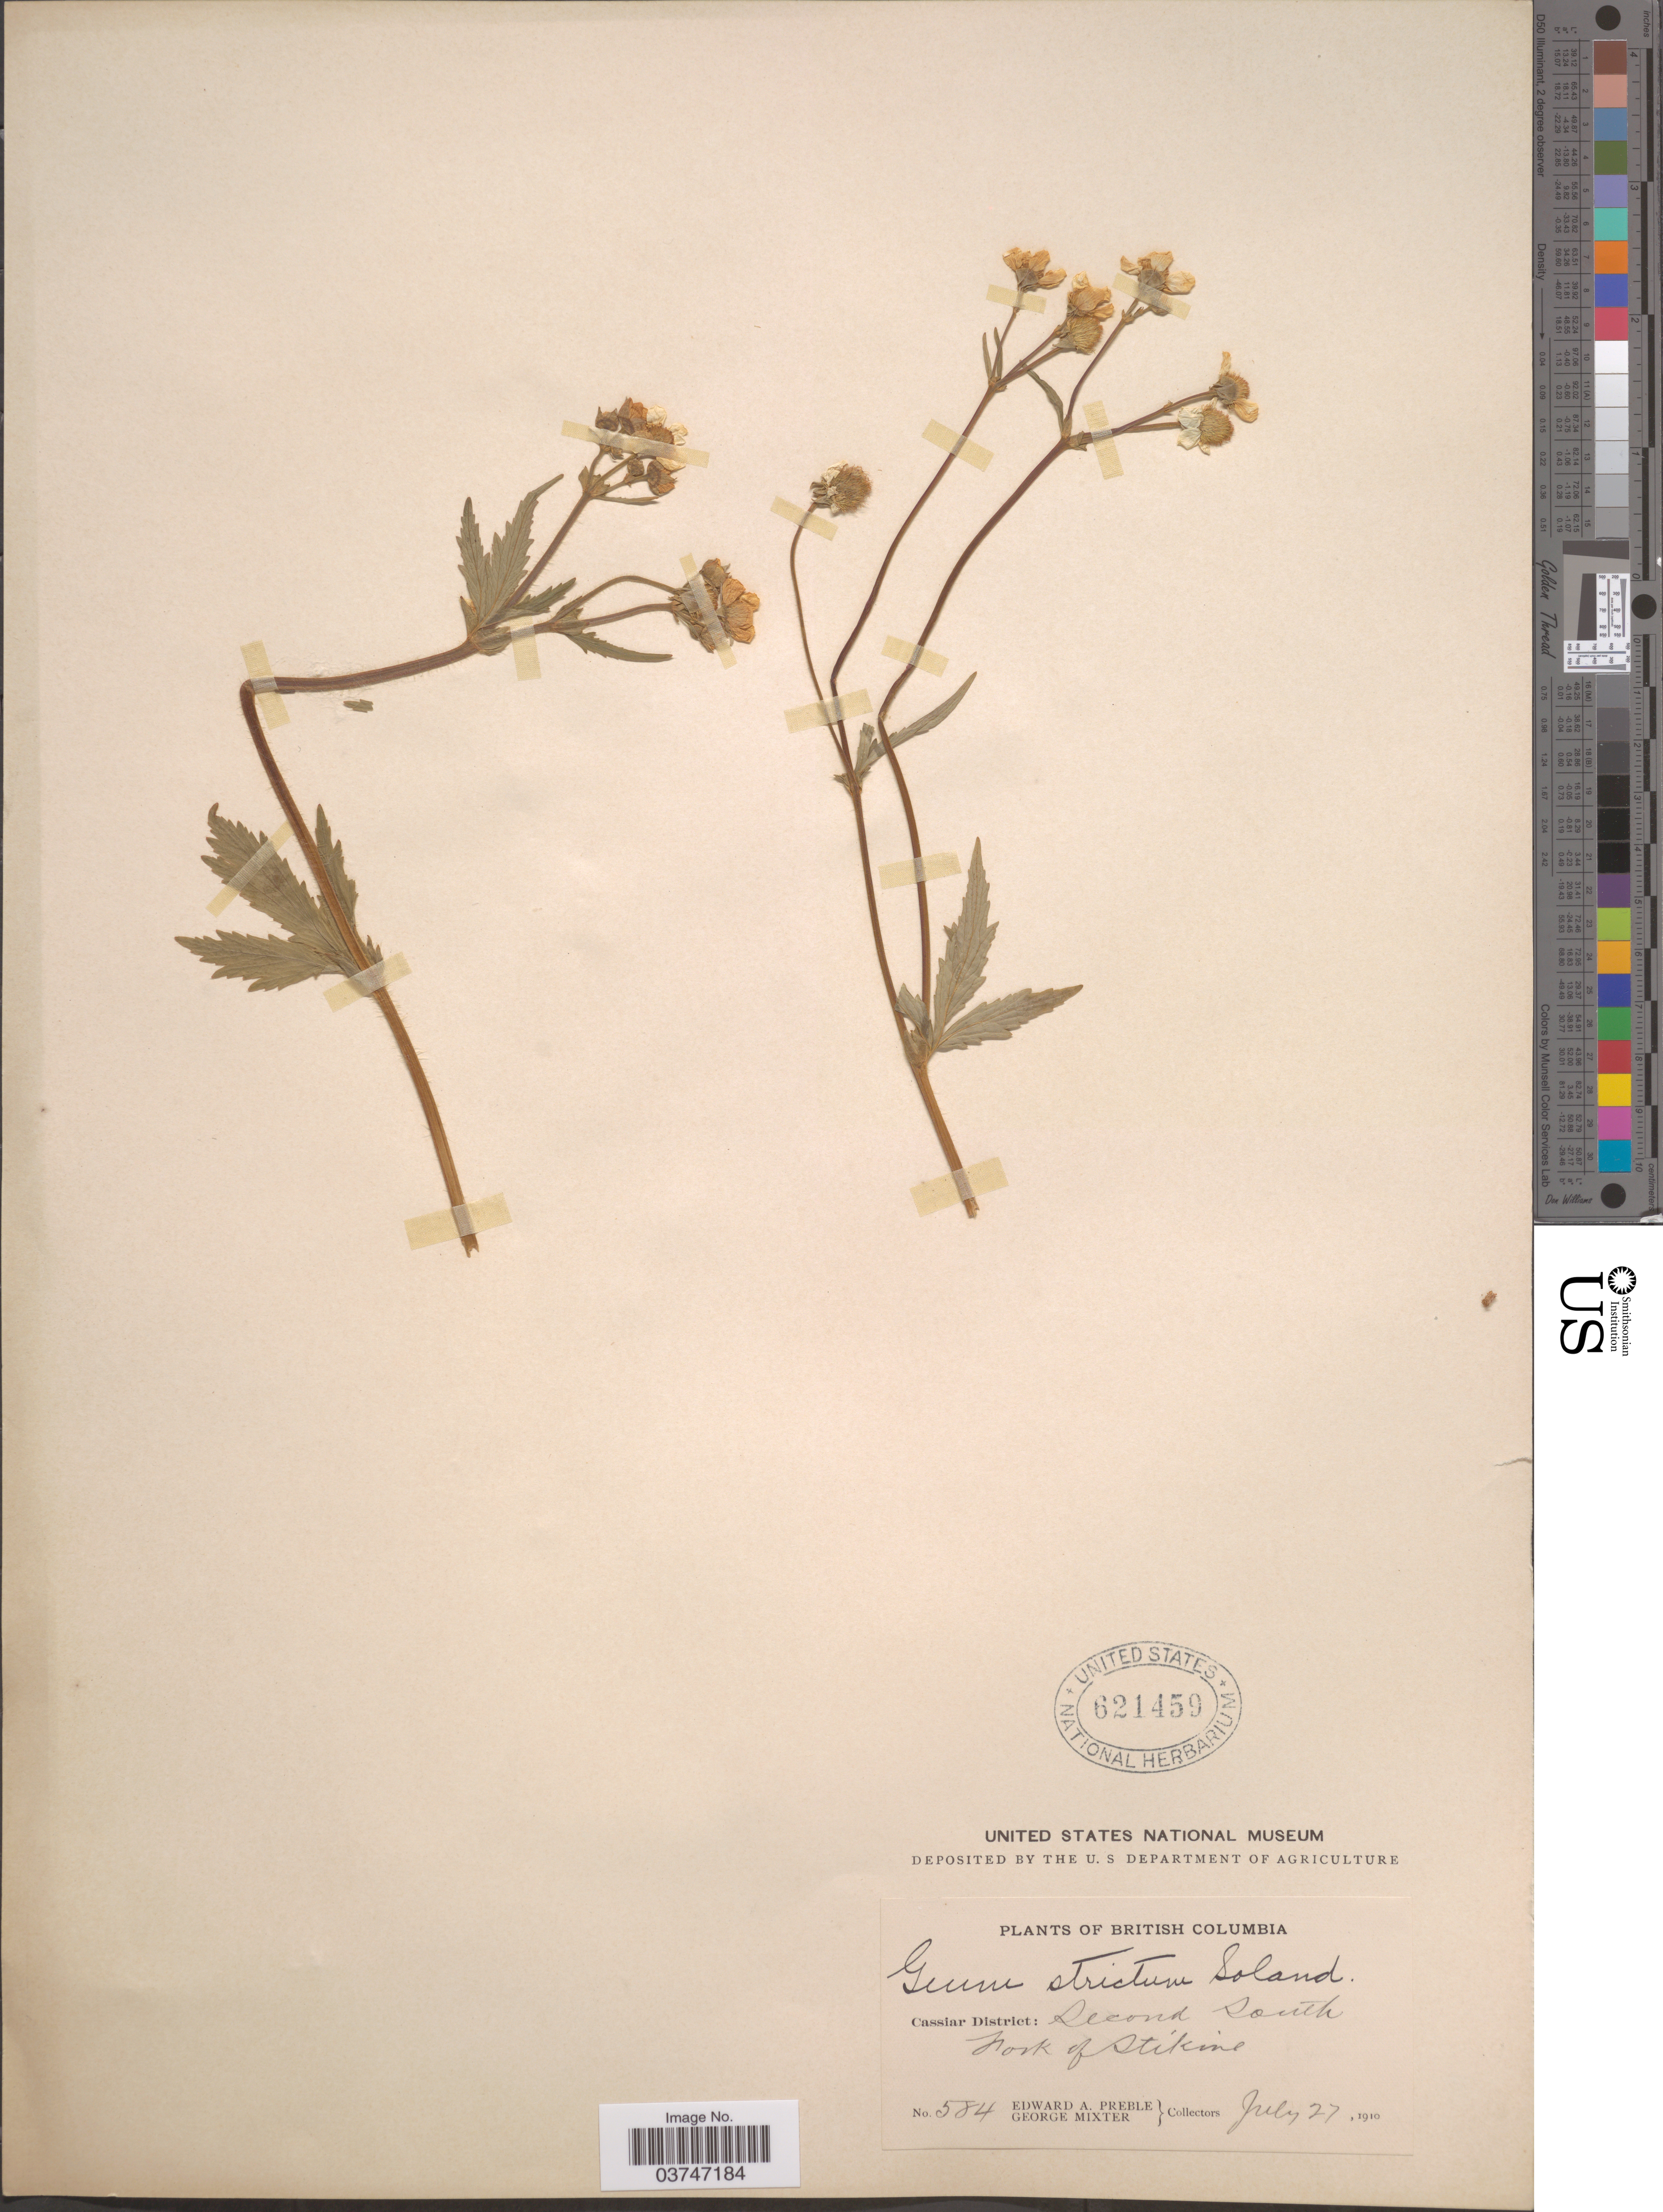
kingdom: Plantae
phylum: Tracheophyta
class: Magnoliopsida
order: Rosales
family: Rosaceae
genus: Geum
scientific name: Geum aleppicum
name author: Jacq.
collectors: E. Preble & G. Mixter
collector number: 584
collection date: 1910-07-27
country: Canada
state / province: British Columbia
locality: Cassiar District: Second South Fork of Stikine.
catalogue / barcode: US 621459